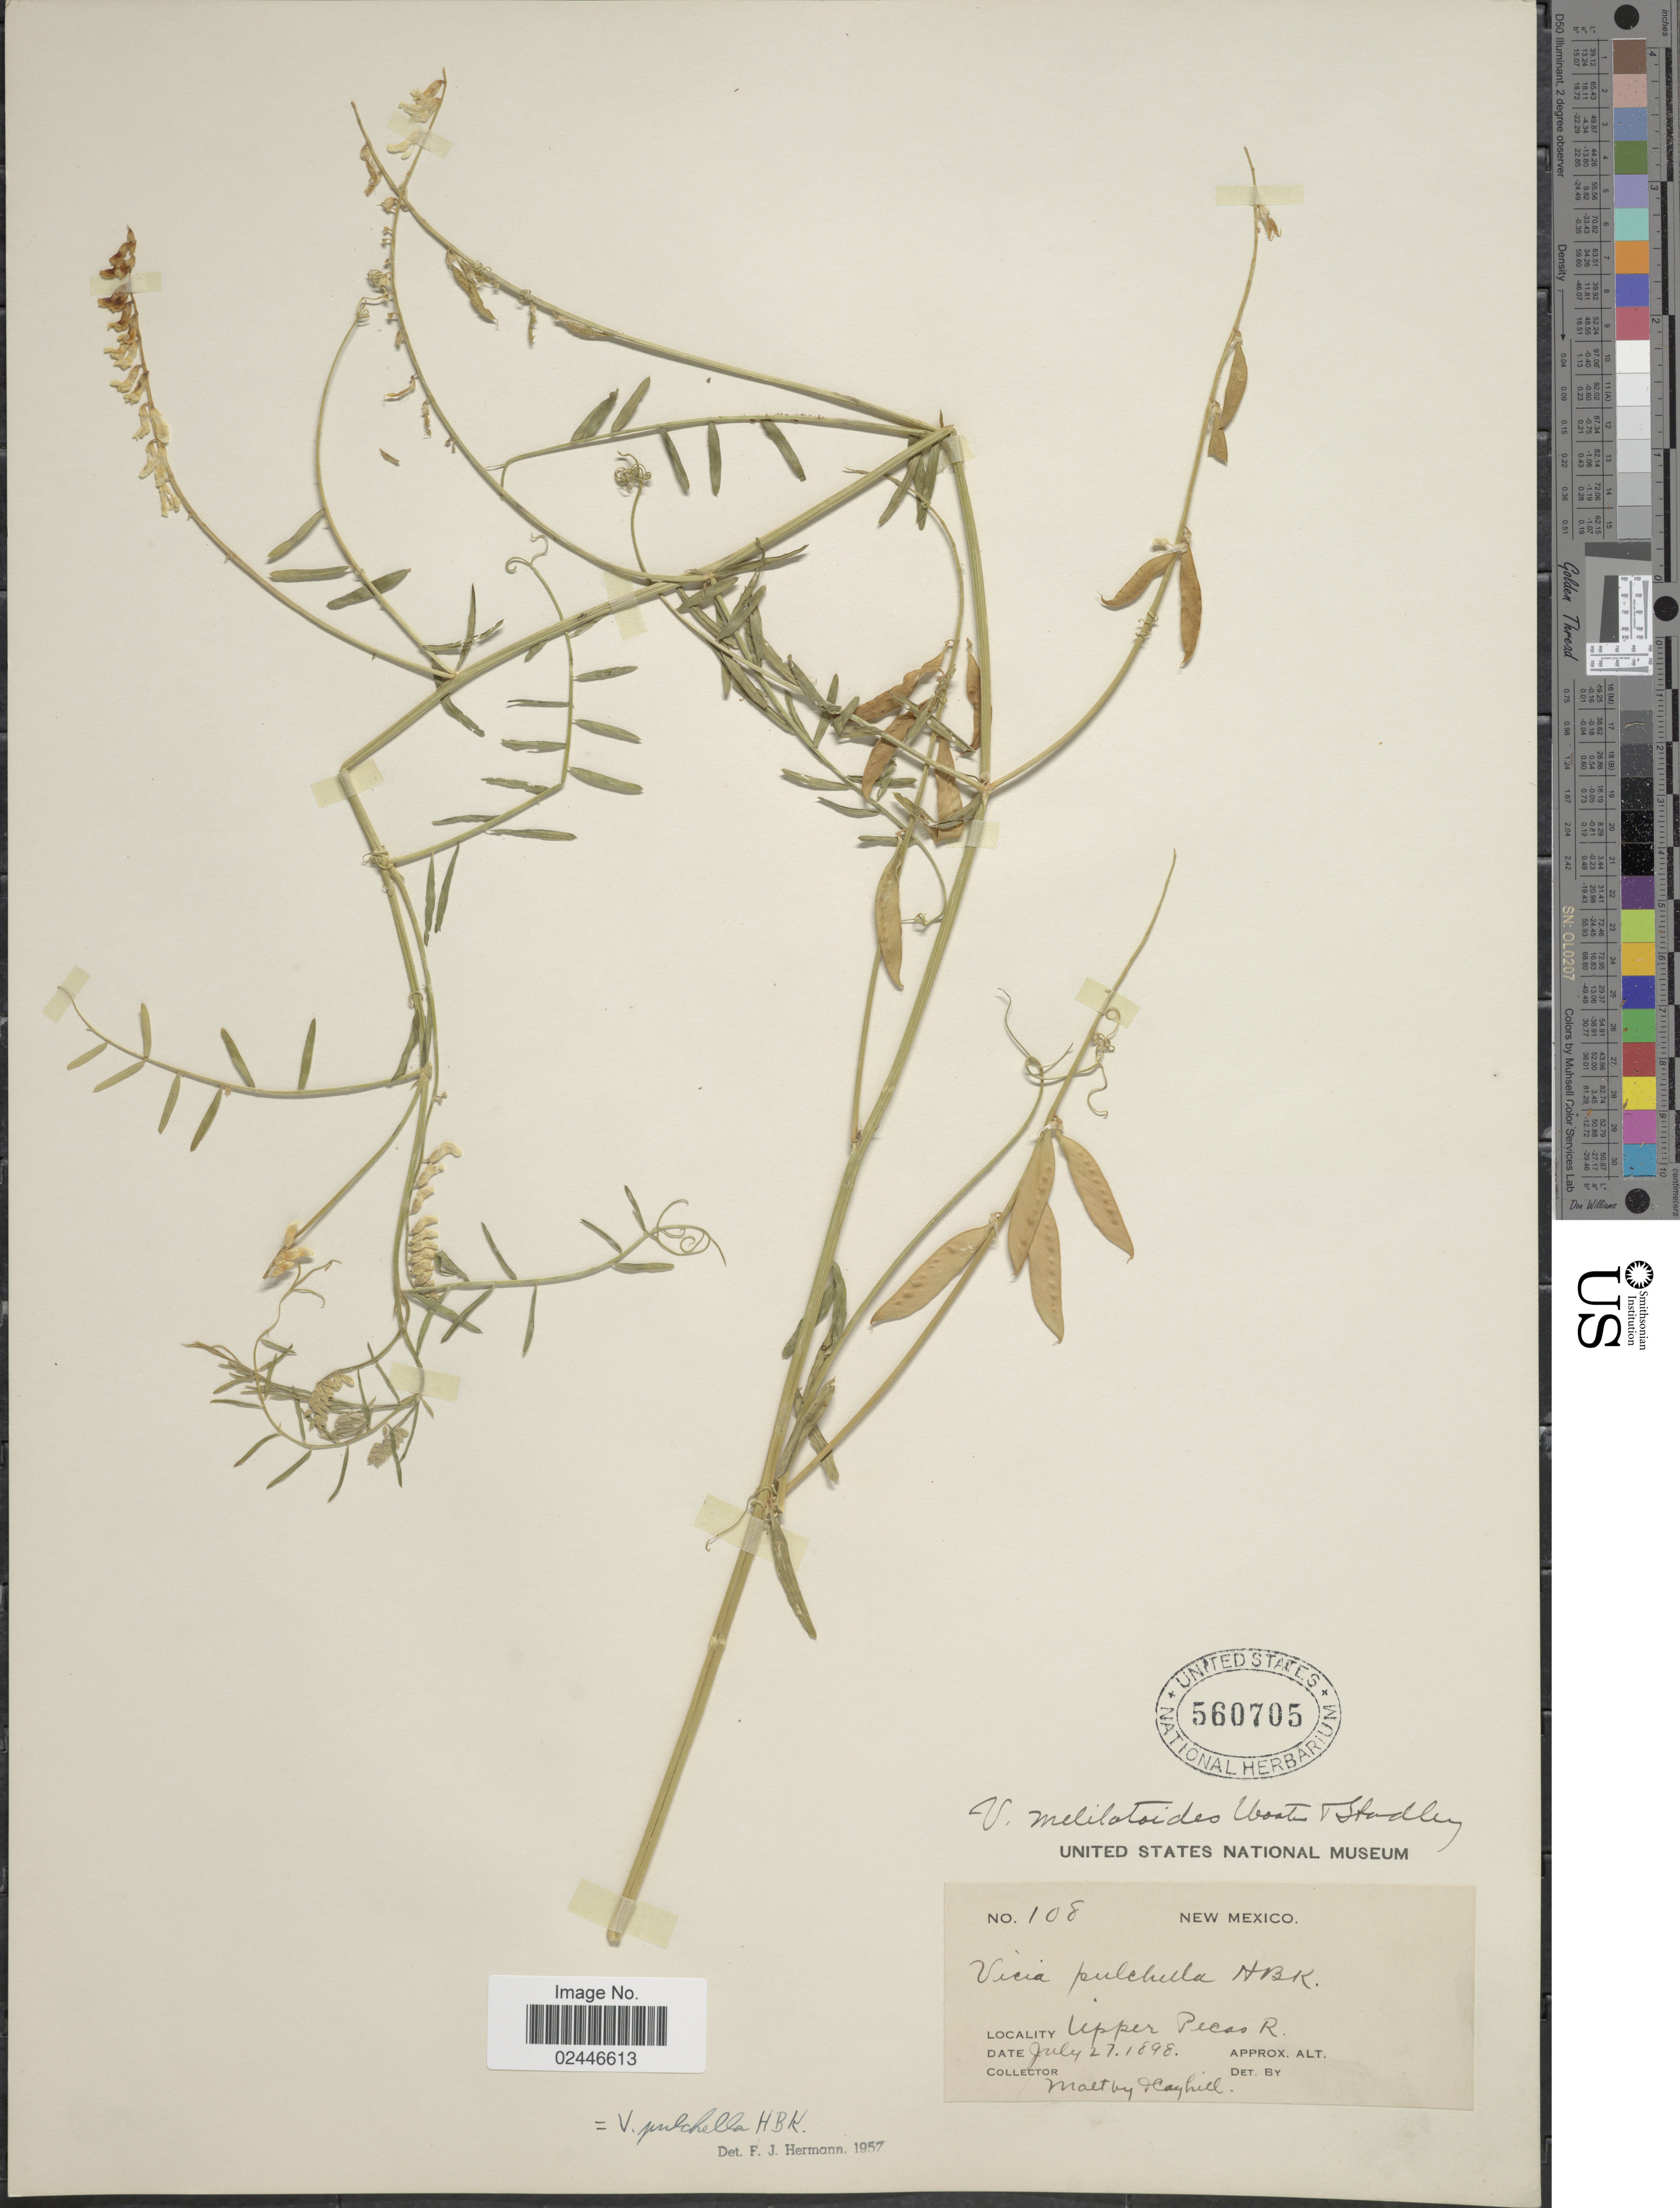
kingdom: Plantae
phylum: Tracheophyta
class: Magnoliopsida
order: Fabales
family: Fabaceae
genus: Vicia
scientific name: Vicia pulchella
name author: Kunth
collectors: Maltby & Cayhill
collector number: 108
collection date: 1898-07-27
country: United States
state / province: New Mexico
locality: Upper Pecas R.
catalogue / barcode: US 560705